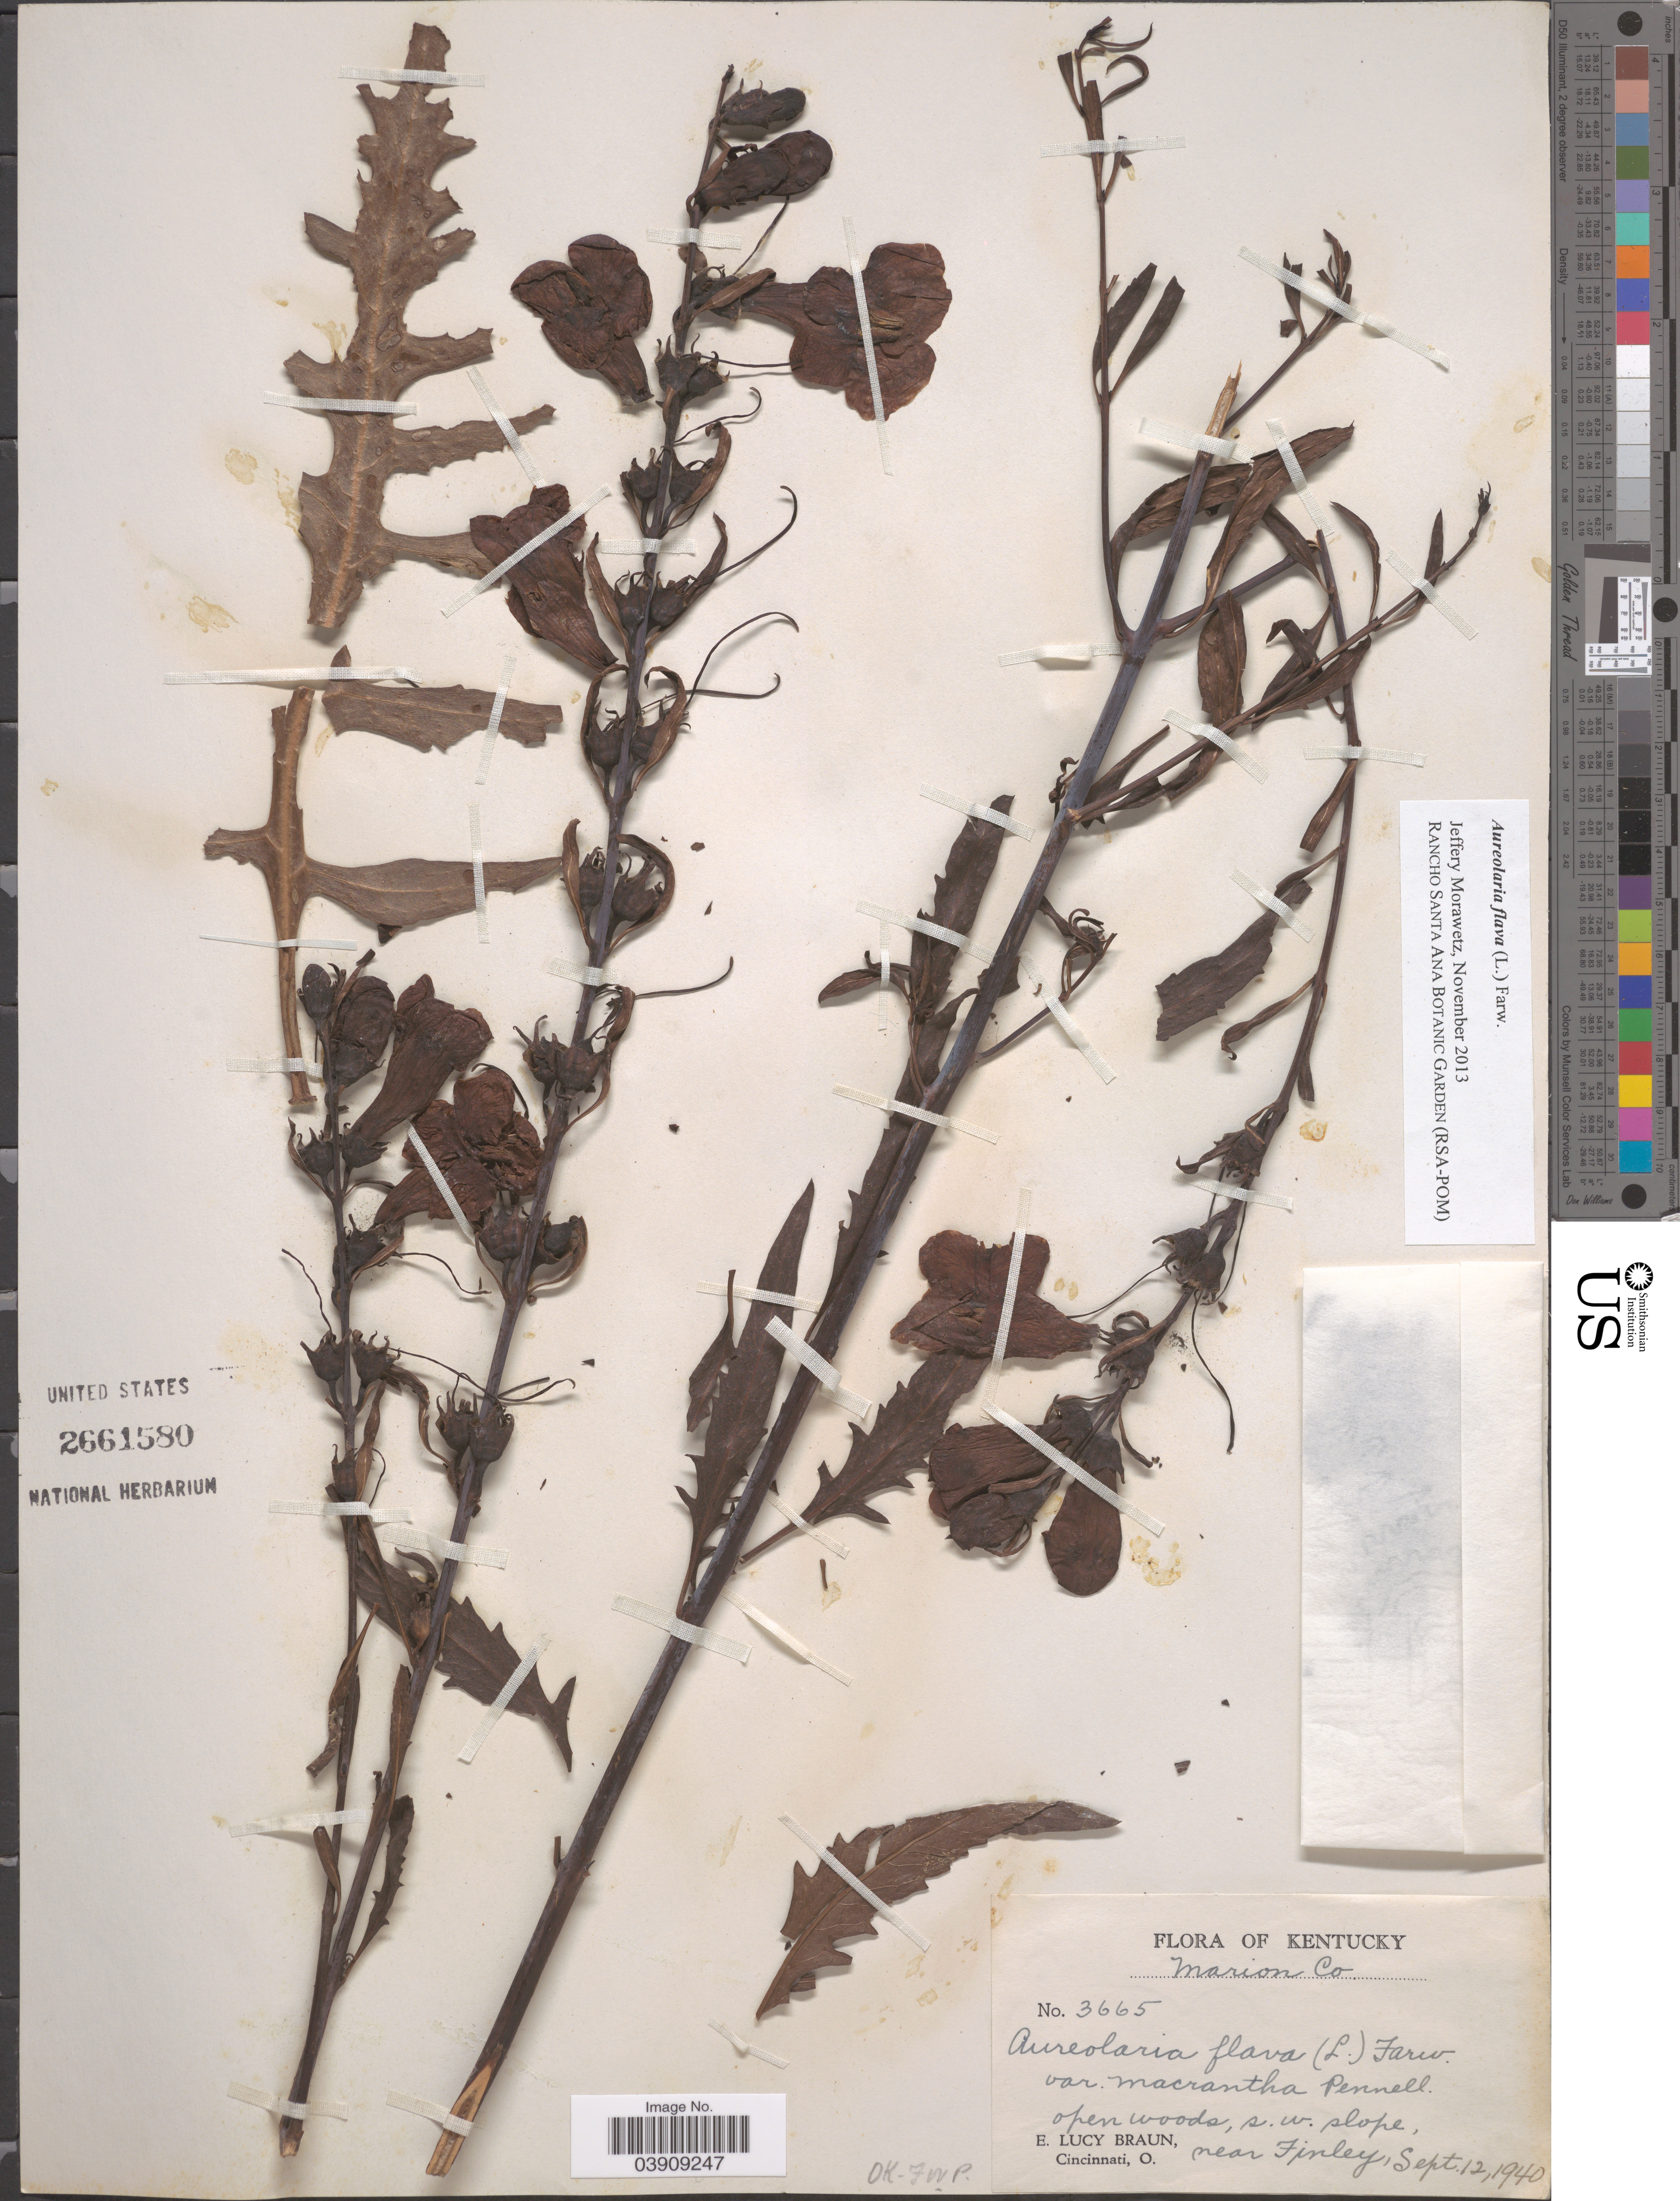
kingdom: Plantae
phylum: Tracheophyta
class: Magnoliopsida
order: Lamiales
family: Orobanchaceae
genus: Aureolaria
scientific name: Aureolaria flava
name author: (L.) Farw.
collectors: E. L. Braun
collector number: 3665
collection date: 1940-09-12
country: United States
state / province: Kentucky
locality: Marion Co. S.w. slope, near Finley.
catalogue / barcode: US 2661580